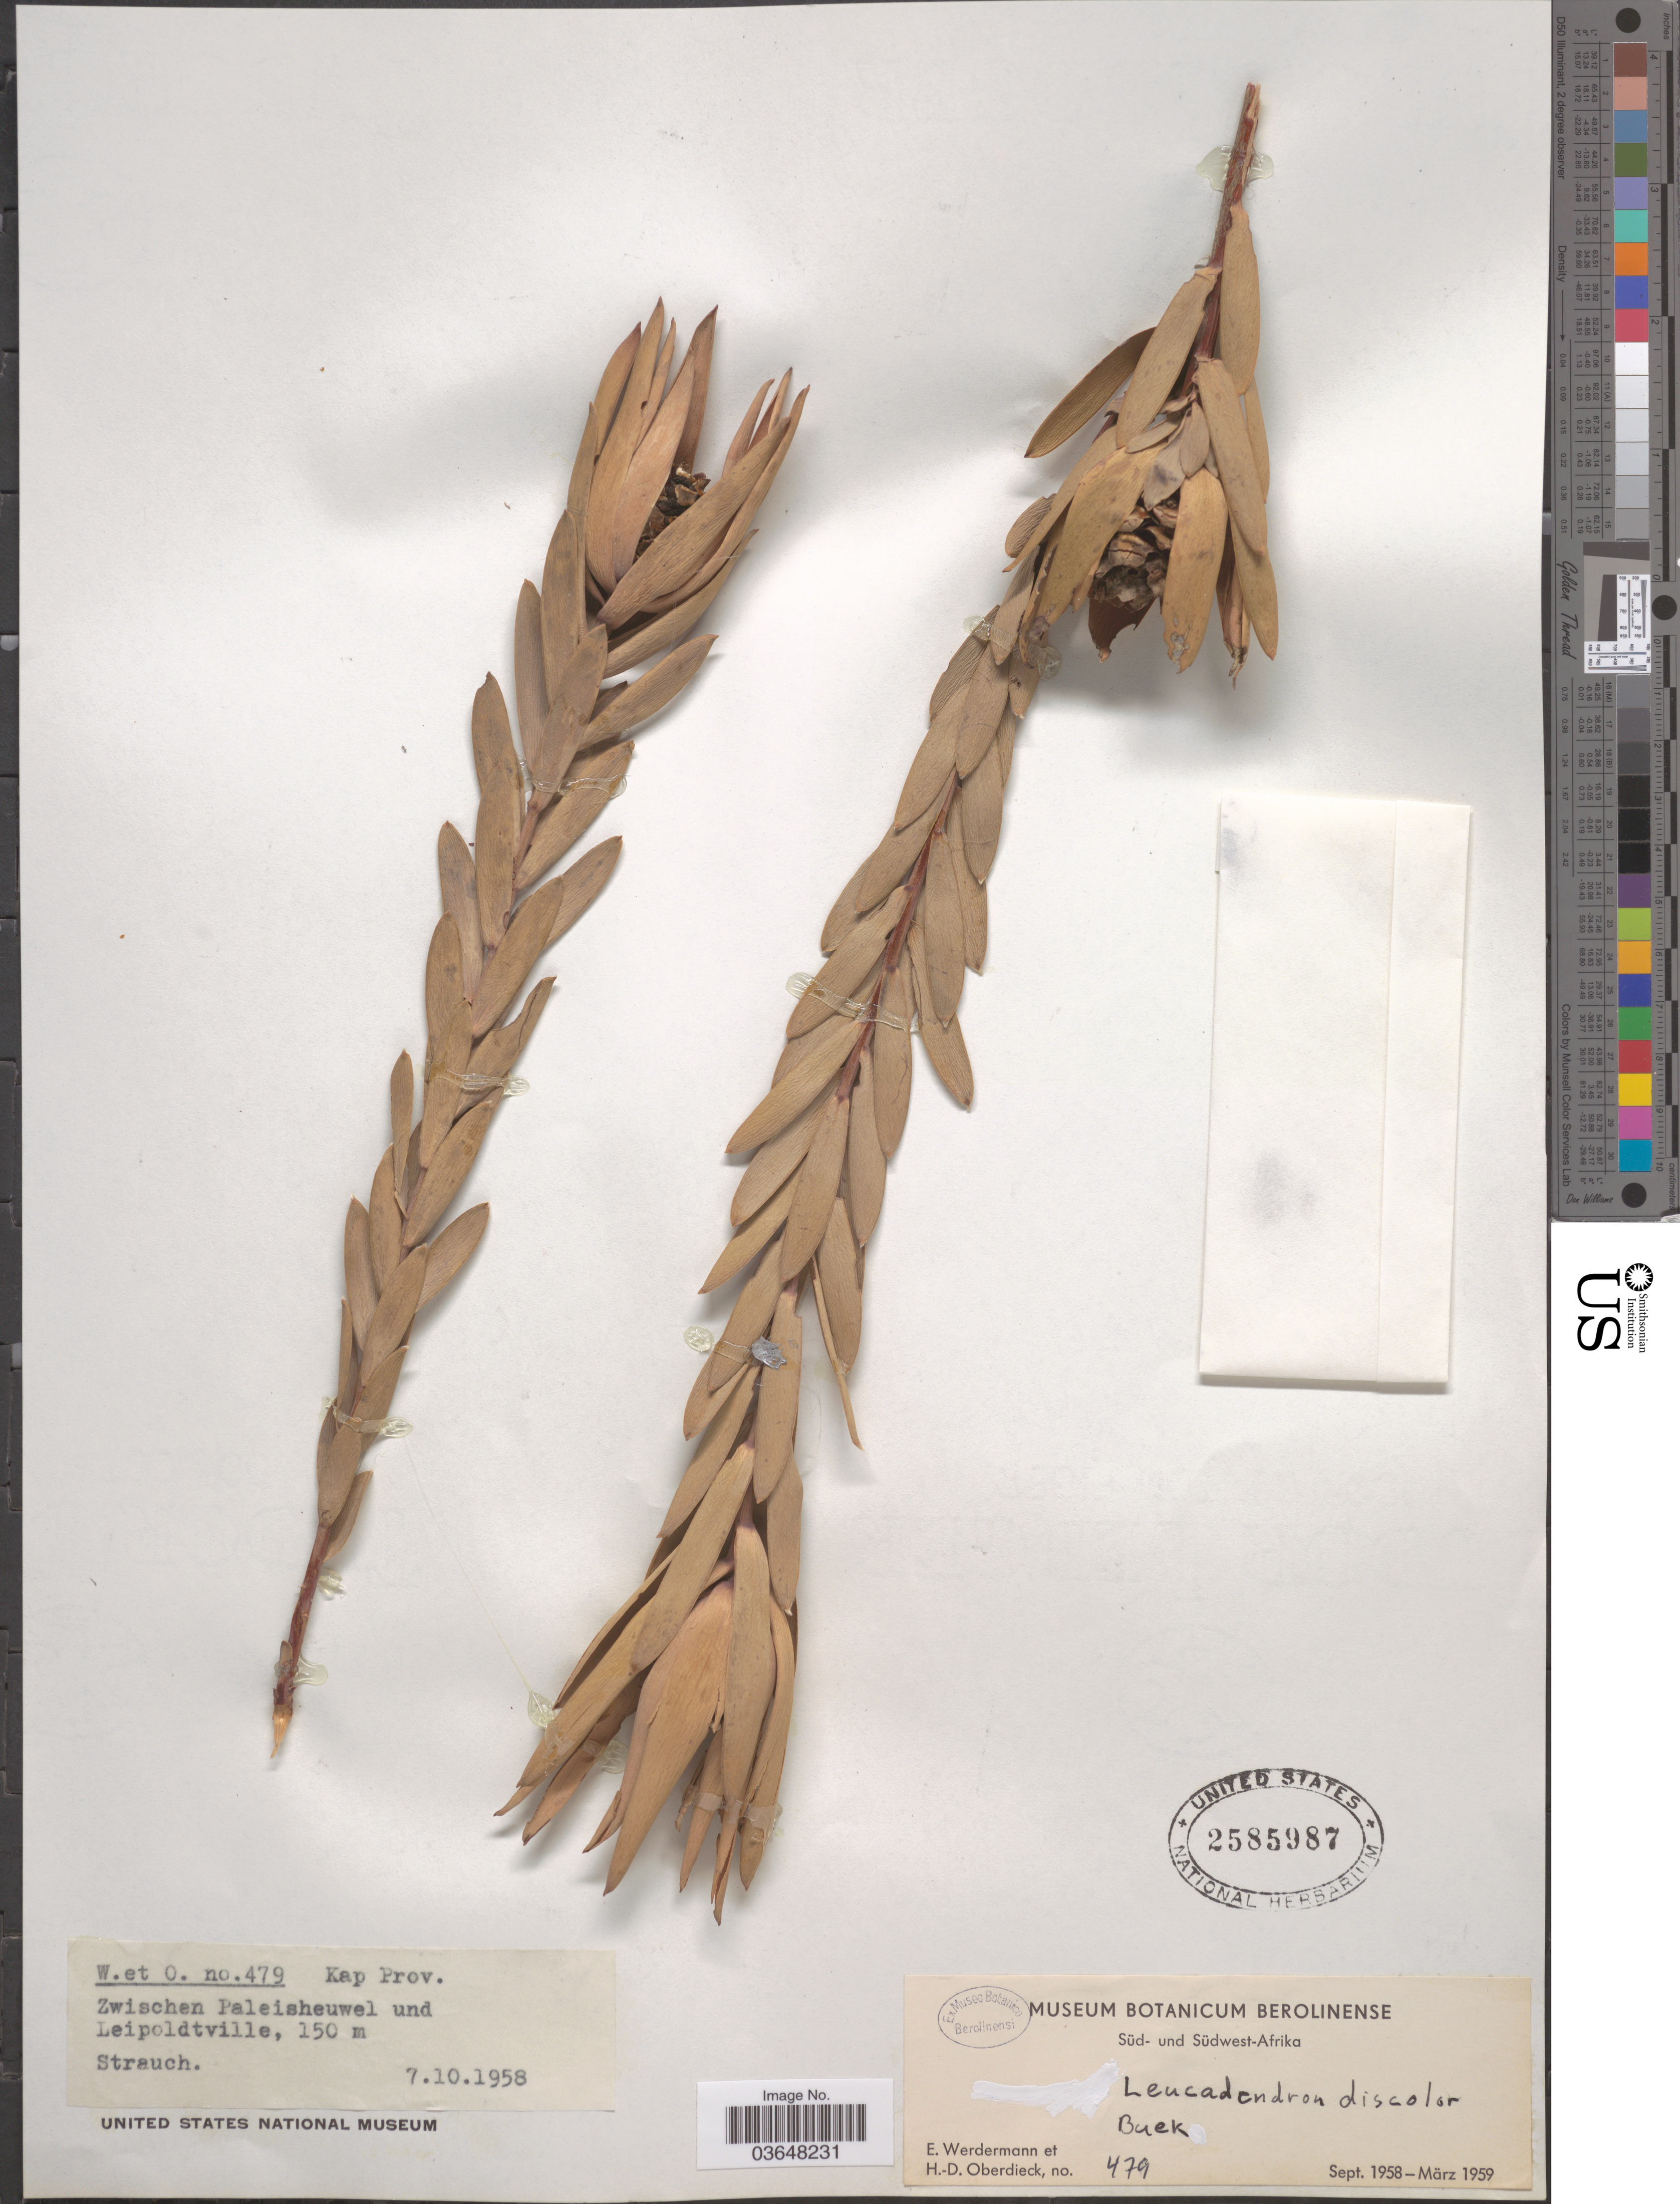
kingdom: Plantae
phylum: Tracheophyta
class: Magnoliopsida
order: Proteales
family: Proteaceae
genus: Leucadendron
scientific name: Leucadendron discolor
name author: E. Phillips & Hutch.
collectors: E. Werdermann & H. Oberdieck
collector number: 479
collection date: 1958-10-07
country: South Africa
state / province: Western Cape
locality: Kap Prov. Zwischen Paleisheuwel und Leipoldtville.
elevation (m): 150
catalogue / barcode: US 2585987